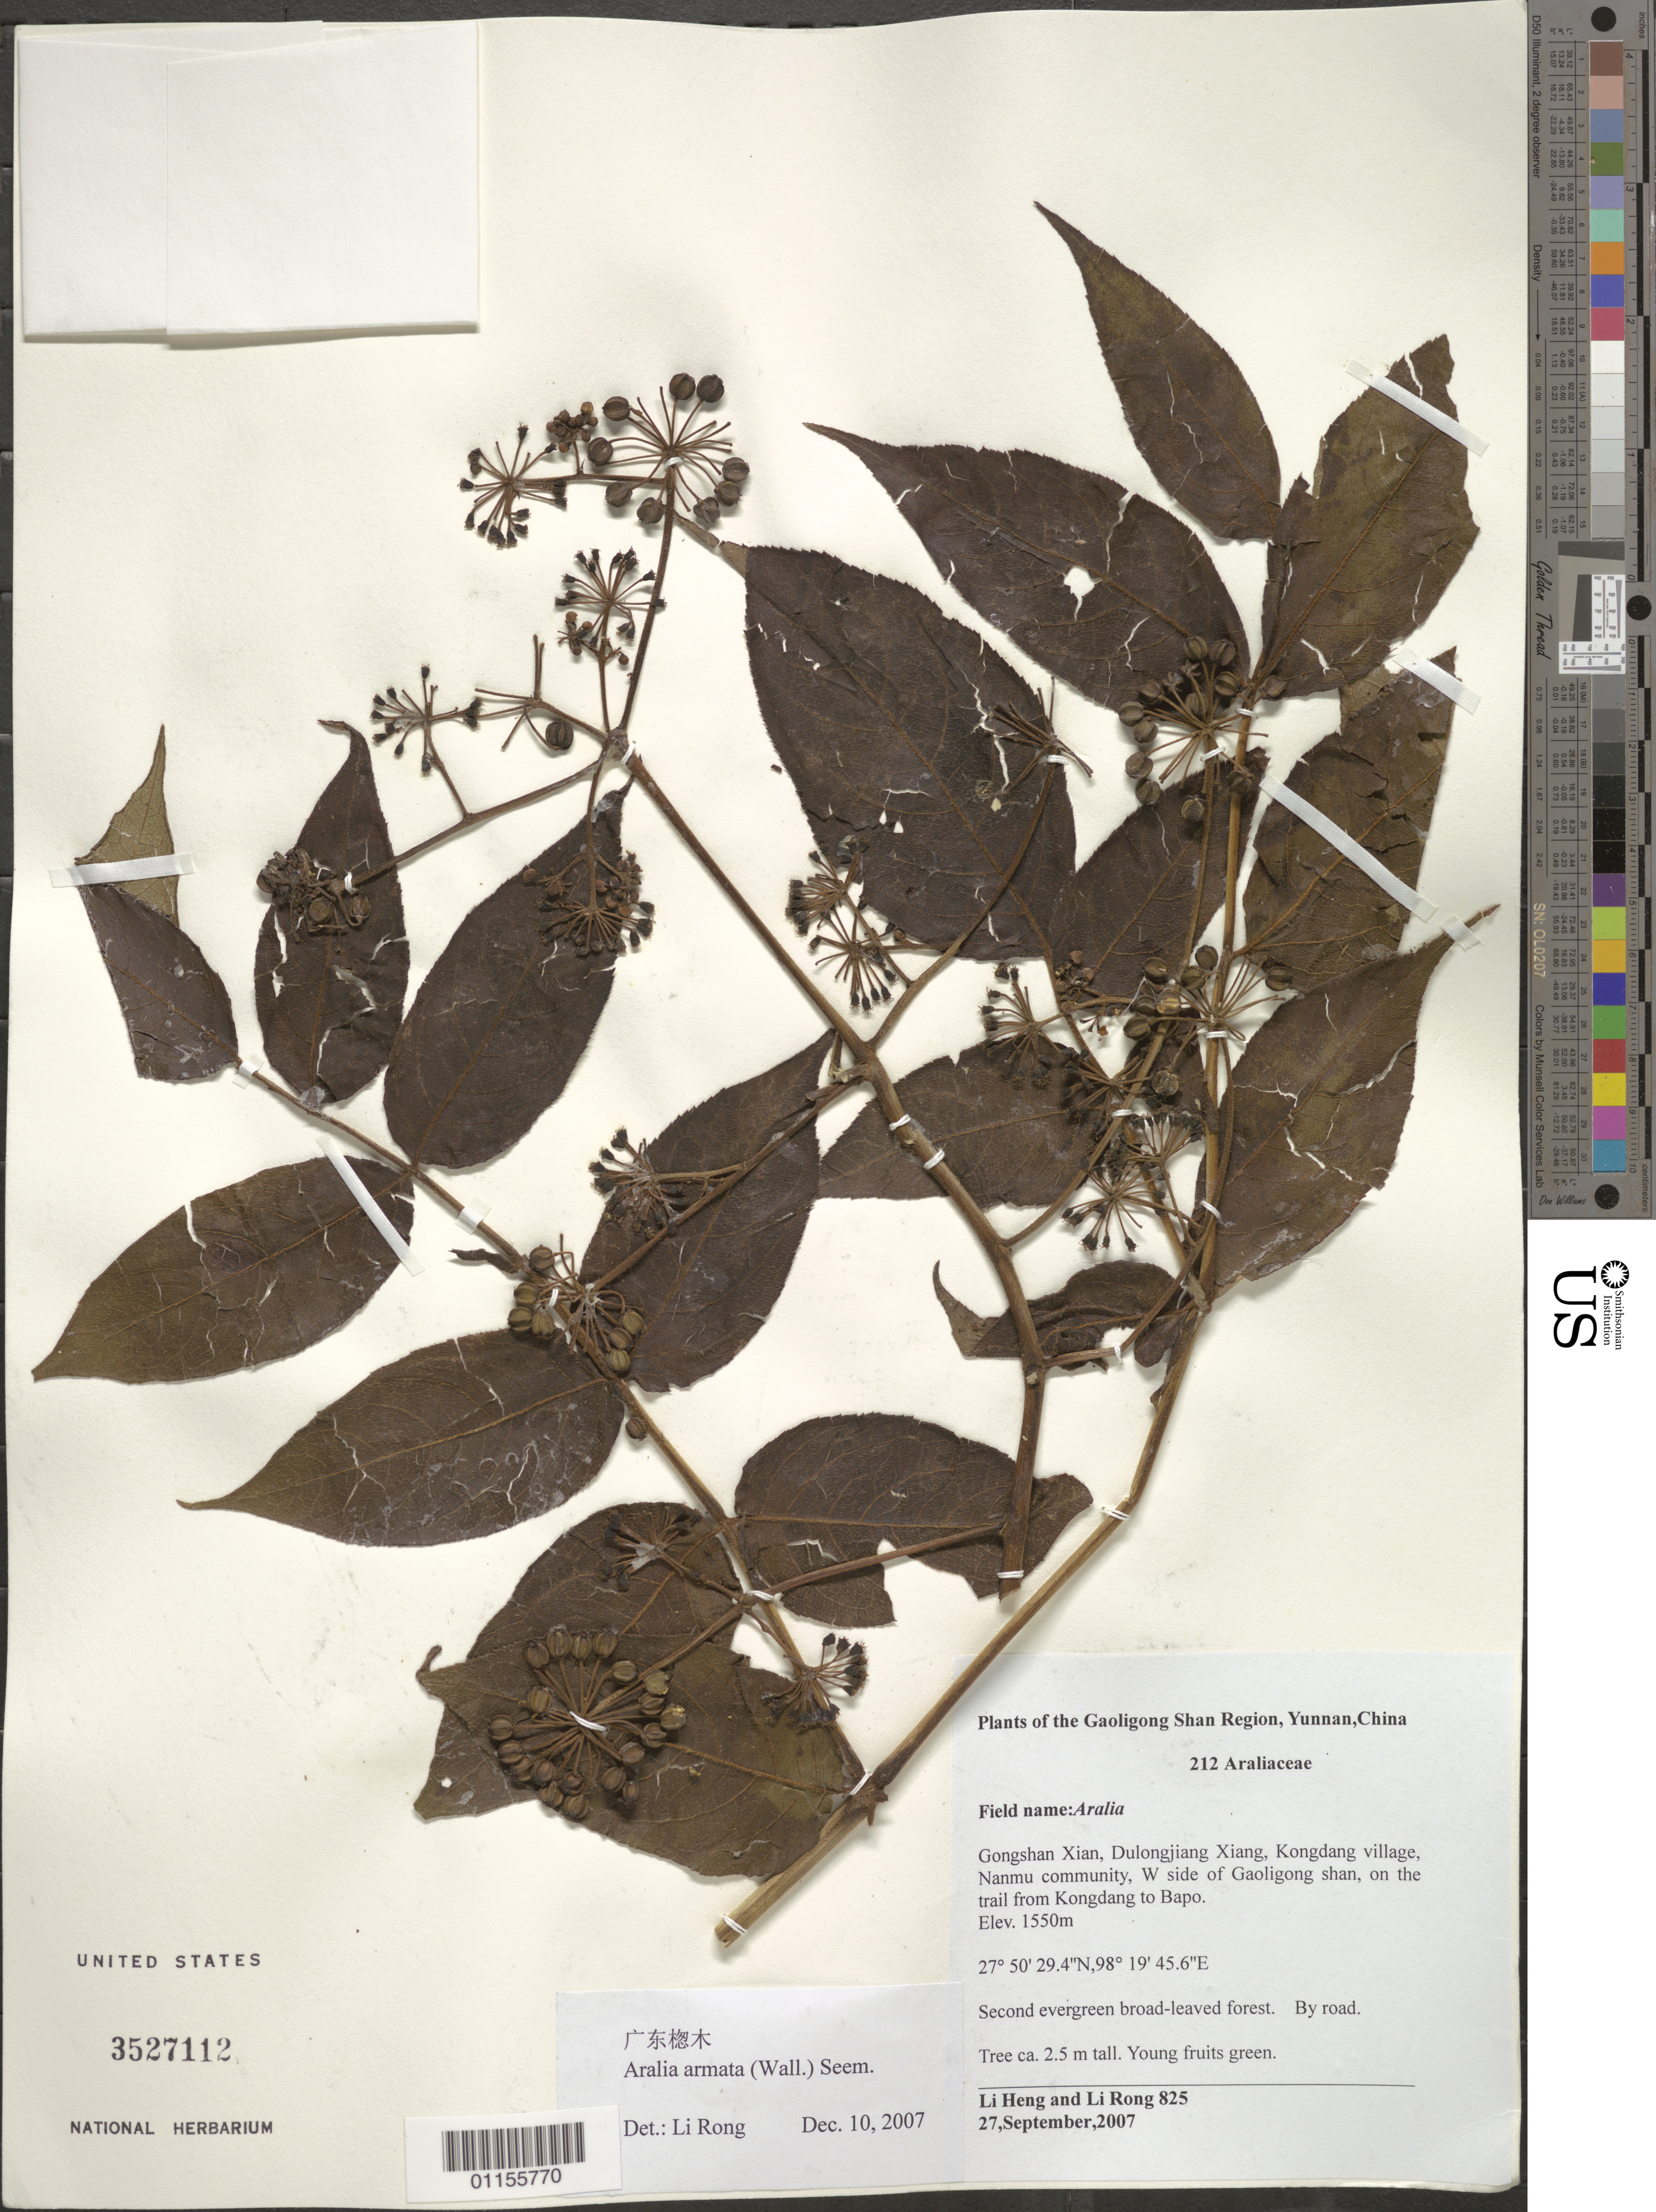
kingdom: Plantae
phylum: Tracheophyta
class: Magnoliopsida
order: Apiales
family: Araliaceae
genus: Aralia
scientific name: Aralia armata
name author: (Wall.) Seem.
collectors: L. Heng & R. Li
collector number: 825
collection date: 2007-09-27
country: China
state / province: Yunnan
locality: Gongshan Xian, Dulongjiang Xiang, Kongdang village, Nanmu community, W side of Gaoligong shan, on the trail from Kongdang to Bapo.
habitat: Second evergreen broad-leaved forest. By road. Tree.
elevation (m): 1550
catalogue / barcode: US 3527112